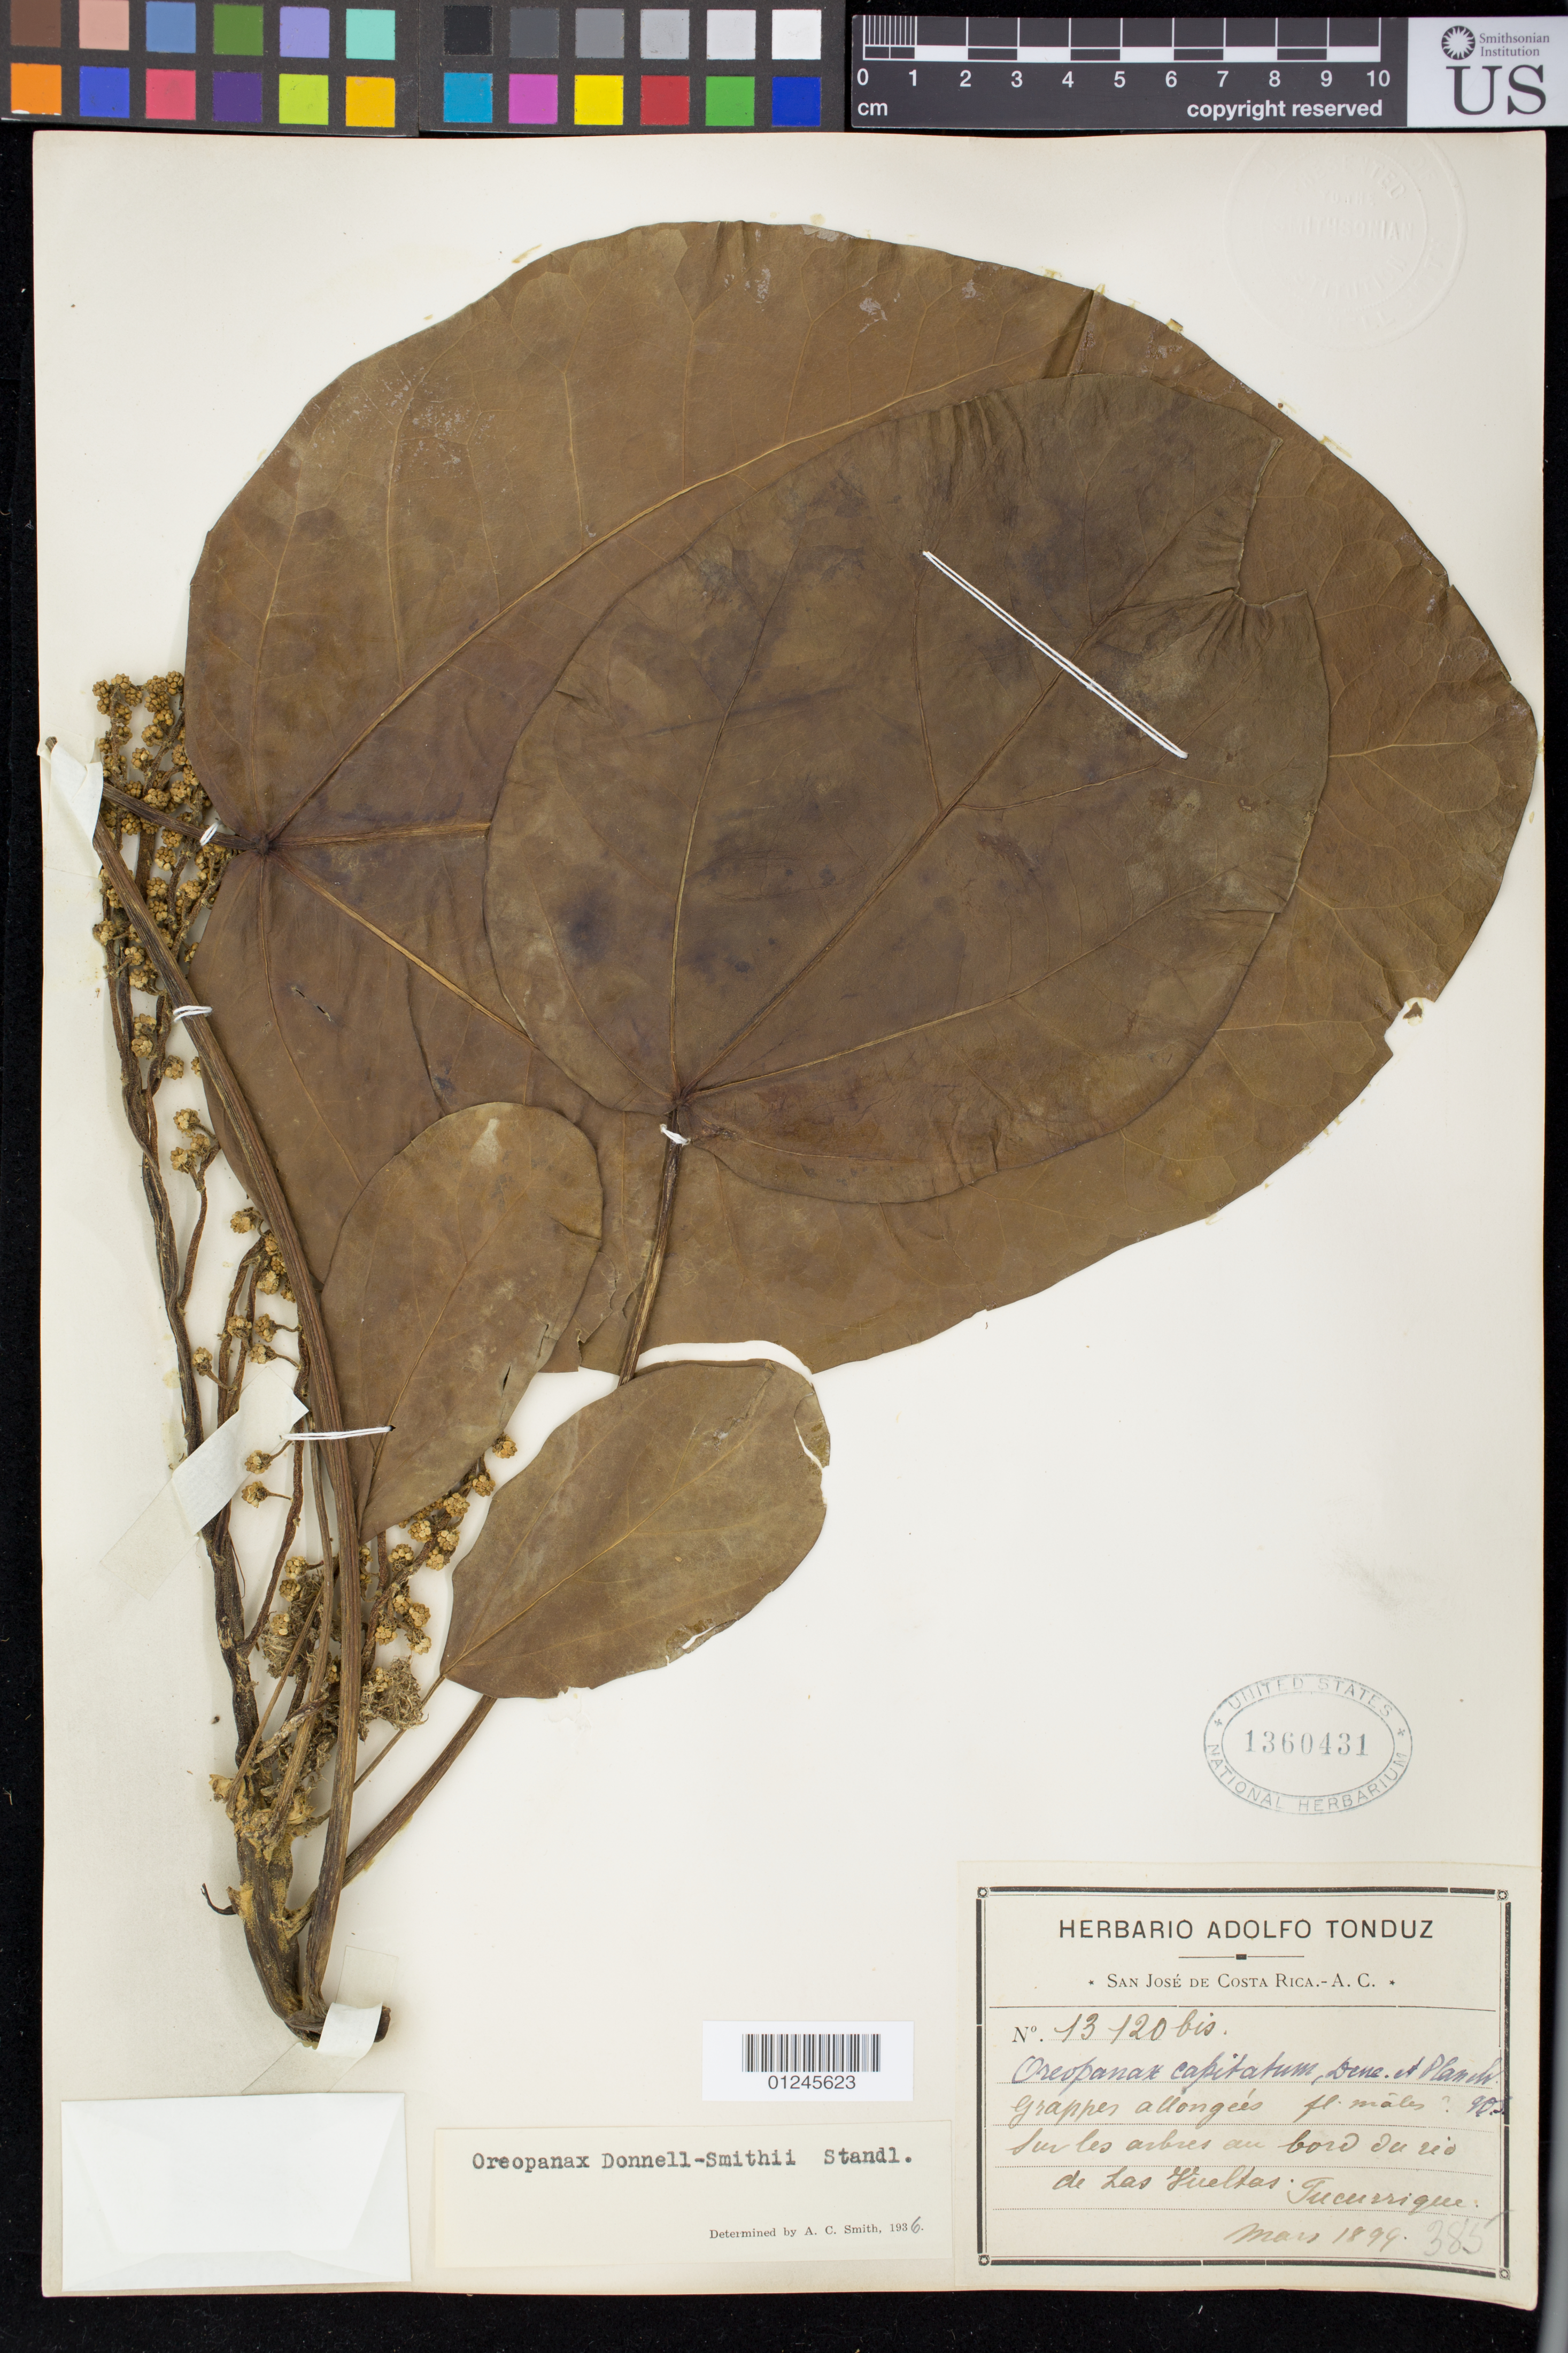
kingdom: Plantae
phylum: Tracheophyta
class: Magnoliopsida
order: Apiales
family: Araliaceae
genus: Oreopanax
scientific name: Oreopanax donnell-smithii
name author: Standl.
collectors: ex herb. Tonduz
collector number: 13120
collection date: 1899-03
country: Costa Rica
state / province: Cartago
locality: Au bord du rio de Las Vueltas, Tucurrique.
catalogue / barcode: US 1360431